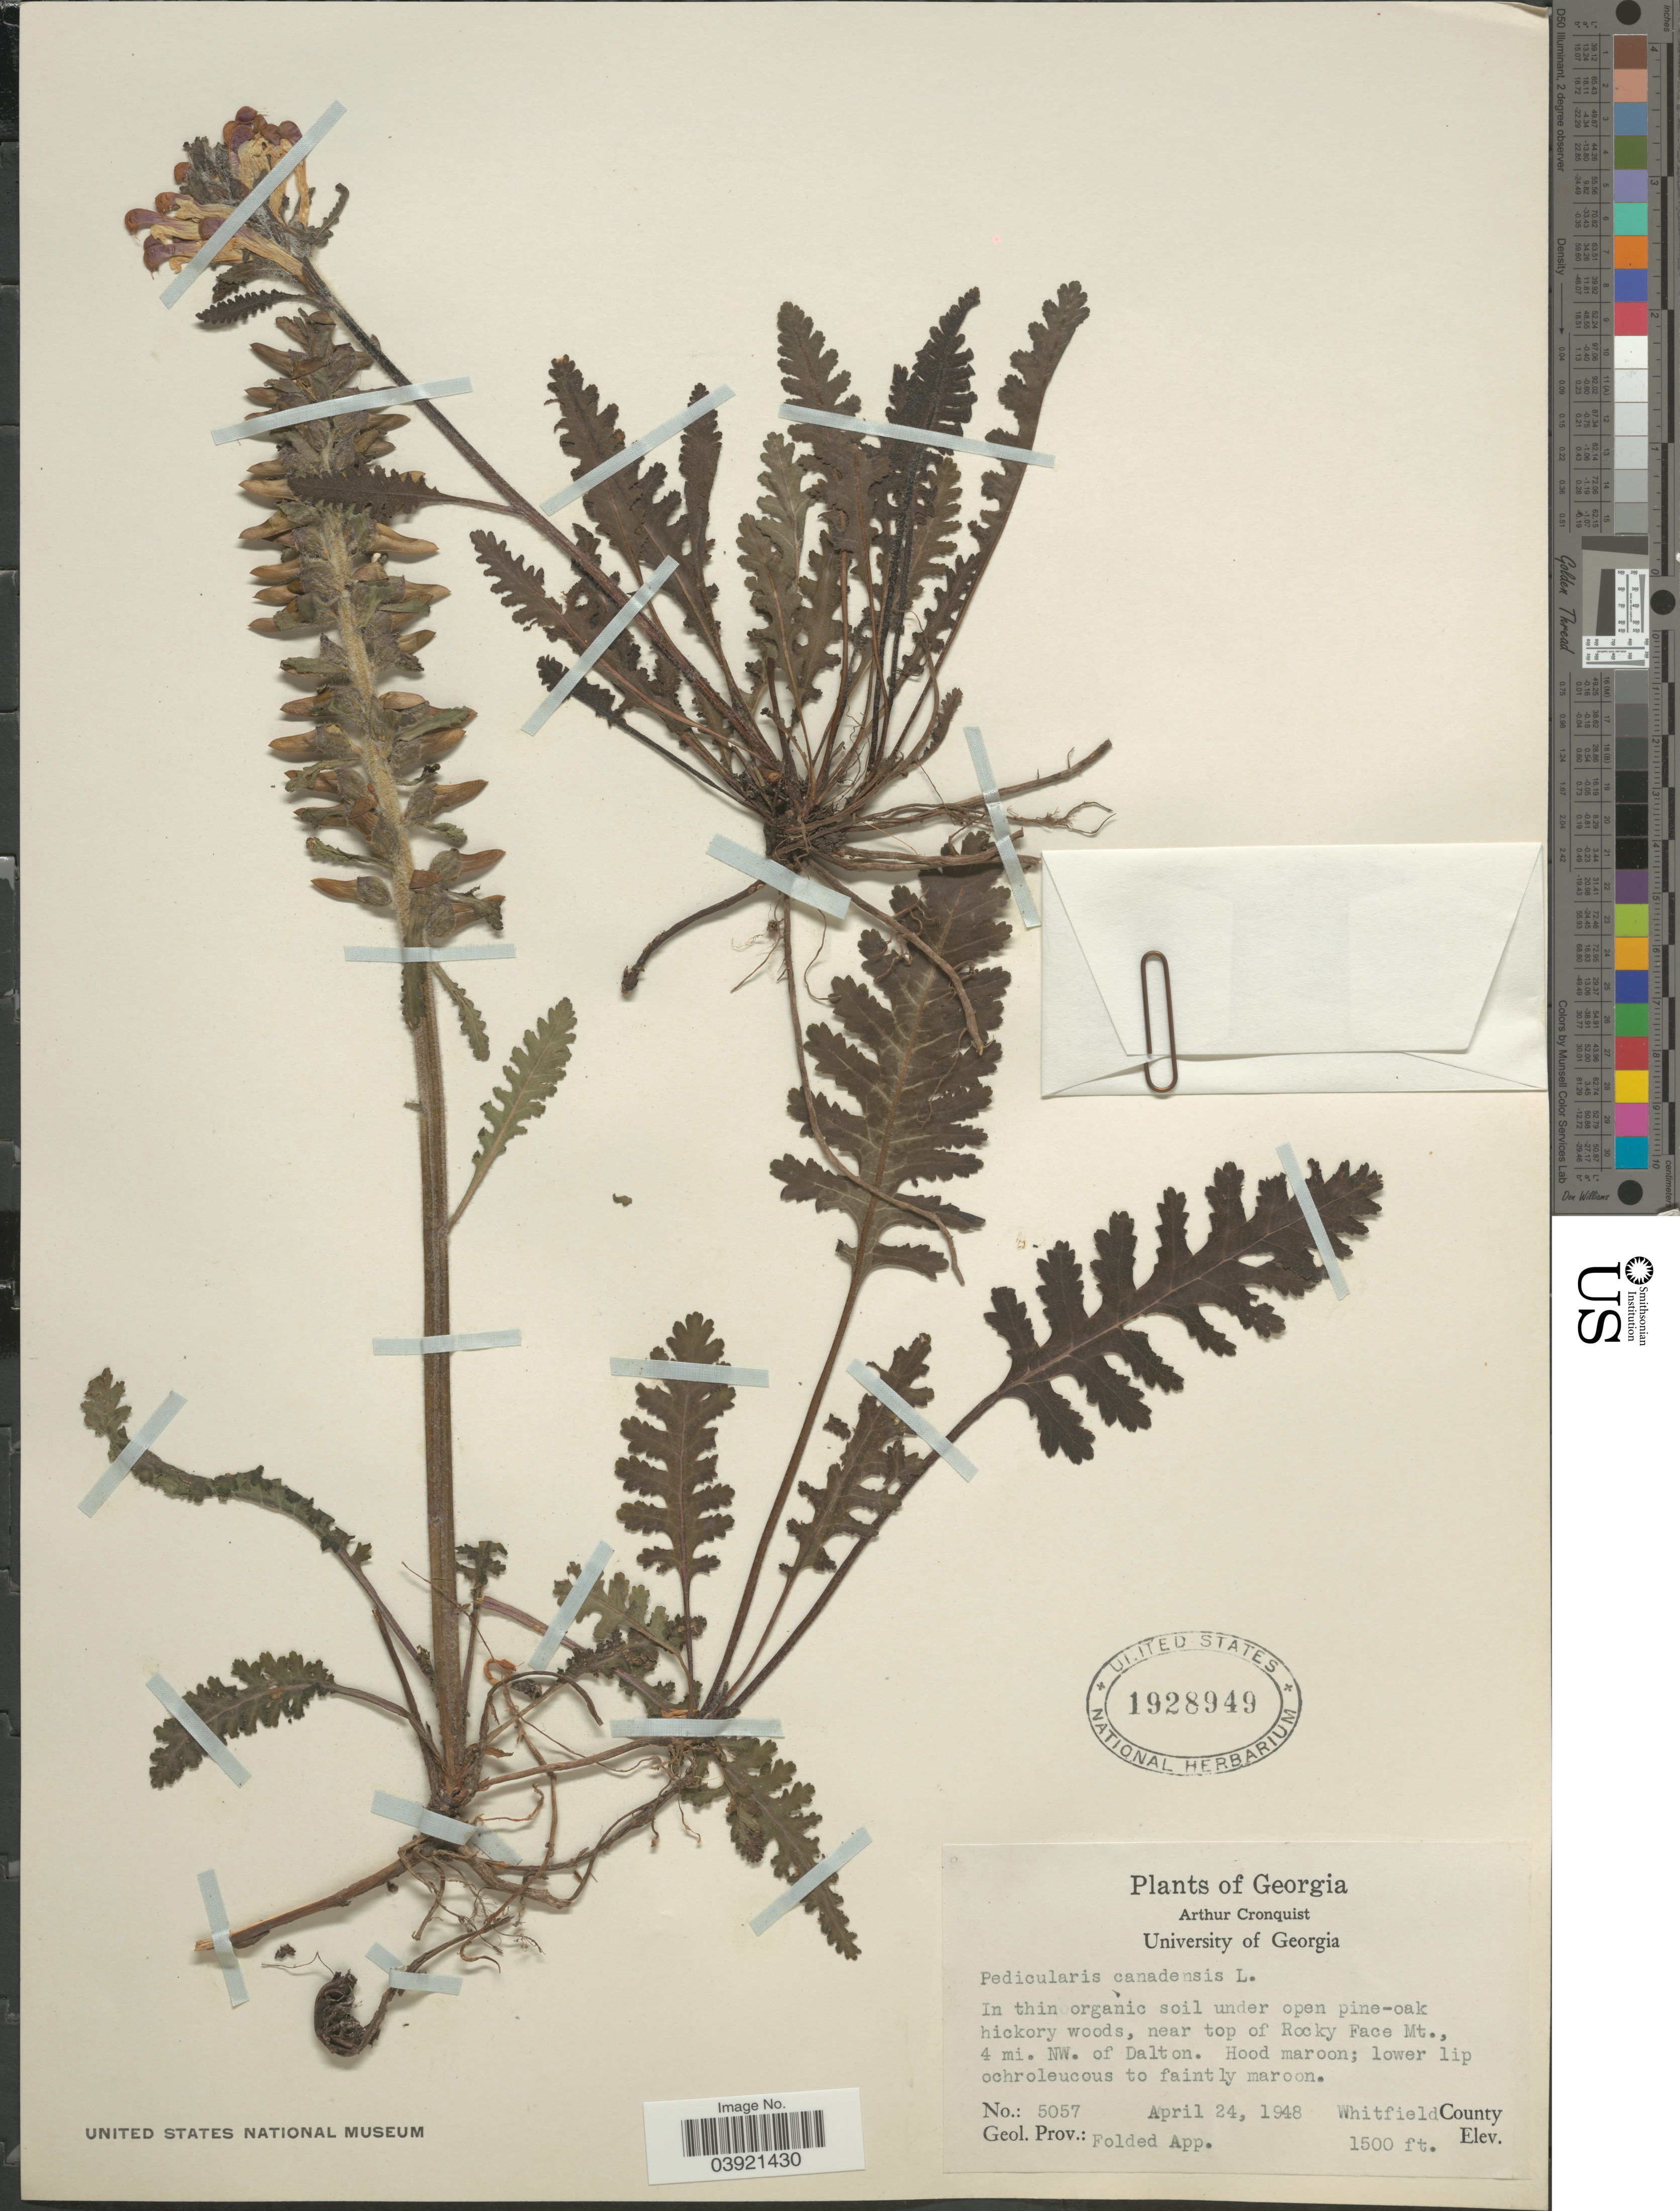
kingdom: Plantae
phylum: Tracheophyta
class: Magnoliopsida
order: Lamiales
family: Orobanchaceae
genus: Pedicularis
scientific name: Pedicularis canadensis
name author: L.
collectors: A. J. Cronquist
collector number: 5057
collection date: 1948-04-24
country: United States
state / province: Georgia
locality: In thin organic soil under open pine-oak hickory woods, near top of Rocky Face Mt., 4 mi. NW. of Dalton. Whitfield County. Geol. Prov.: Folded App.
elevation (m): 457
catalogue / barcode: US 1928949